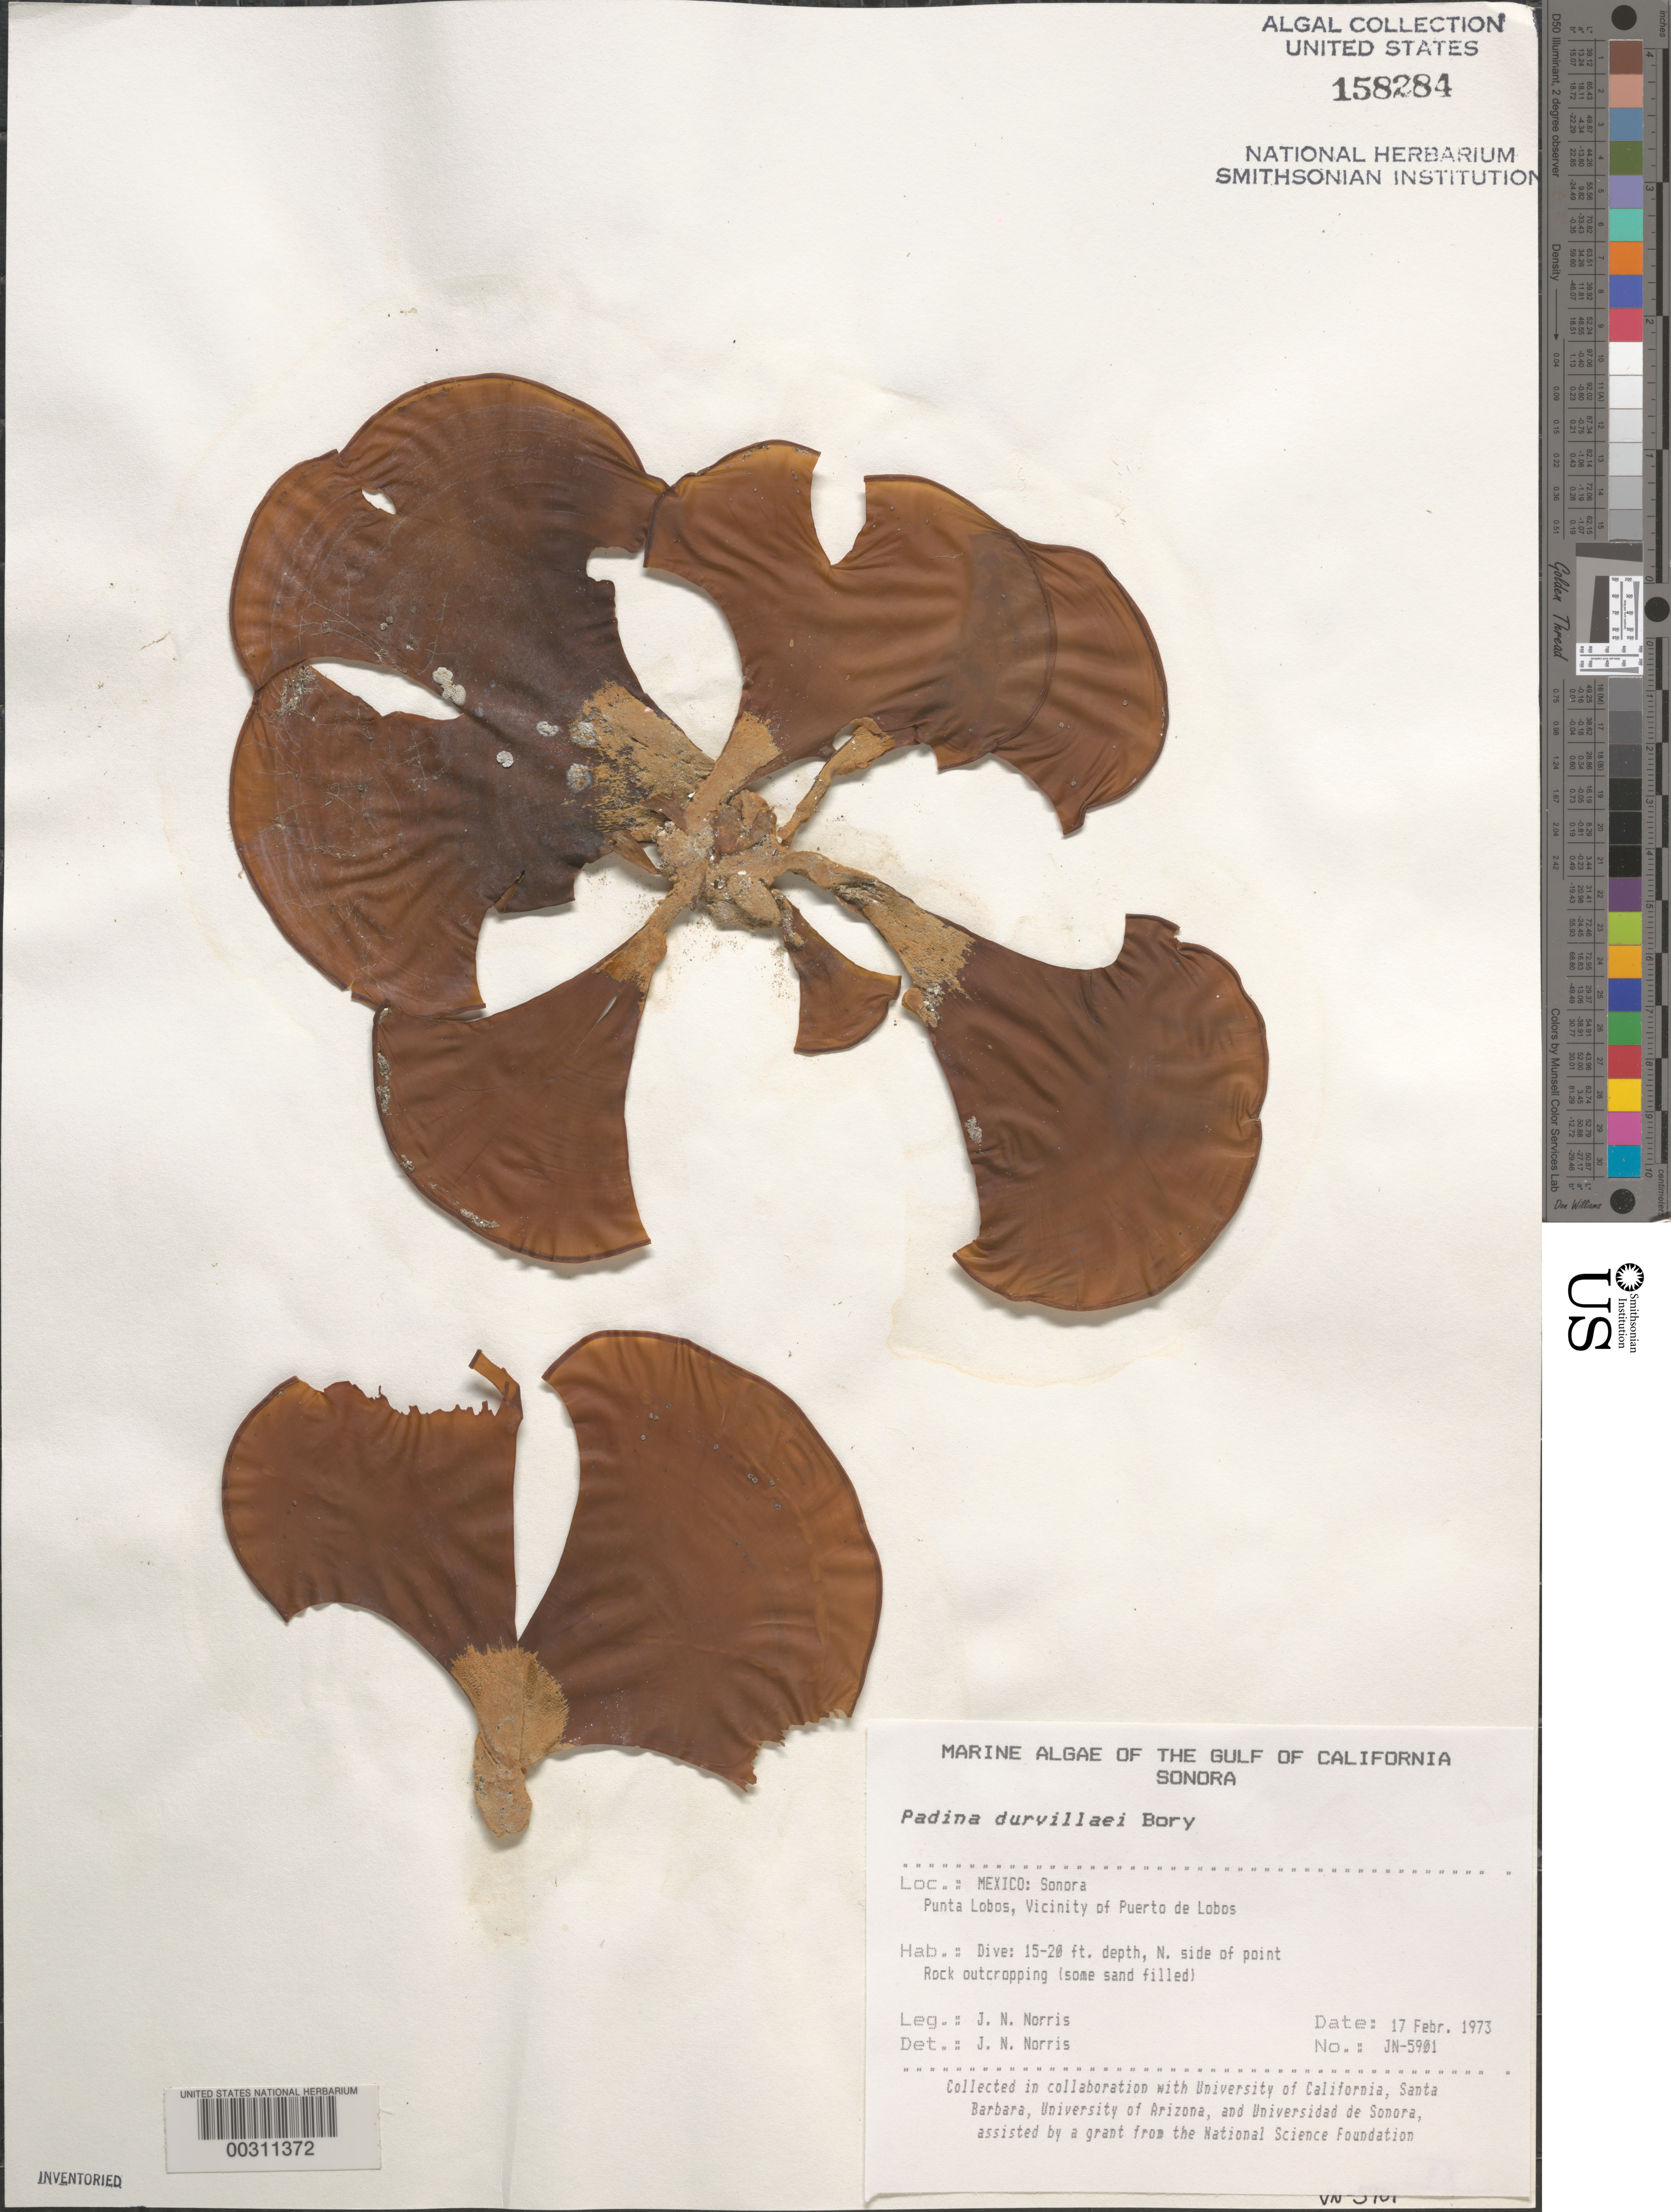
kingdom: Chromista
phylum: Ochrophyta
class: Phaeophyceae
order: Dictyotales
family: Dictyotaceae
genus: Padina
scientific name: Padina durvillaei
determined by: Norris, James N.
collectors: J. N. Norris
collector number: JN-5901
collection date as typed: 17 Feb 1973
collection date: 1973-02-17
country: Mexico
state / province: Sonora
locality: Punta Lobos, Puerto de Lobos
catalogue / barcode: US 158284